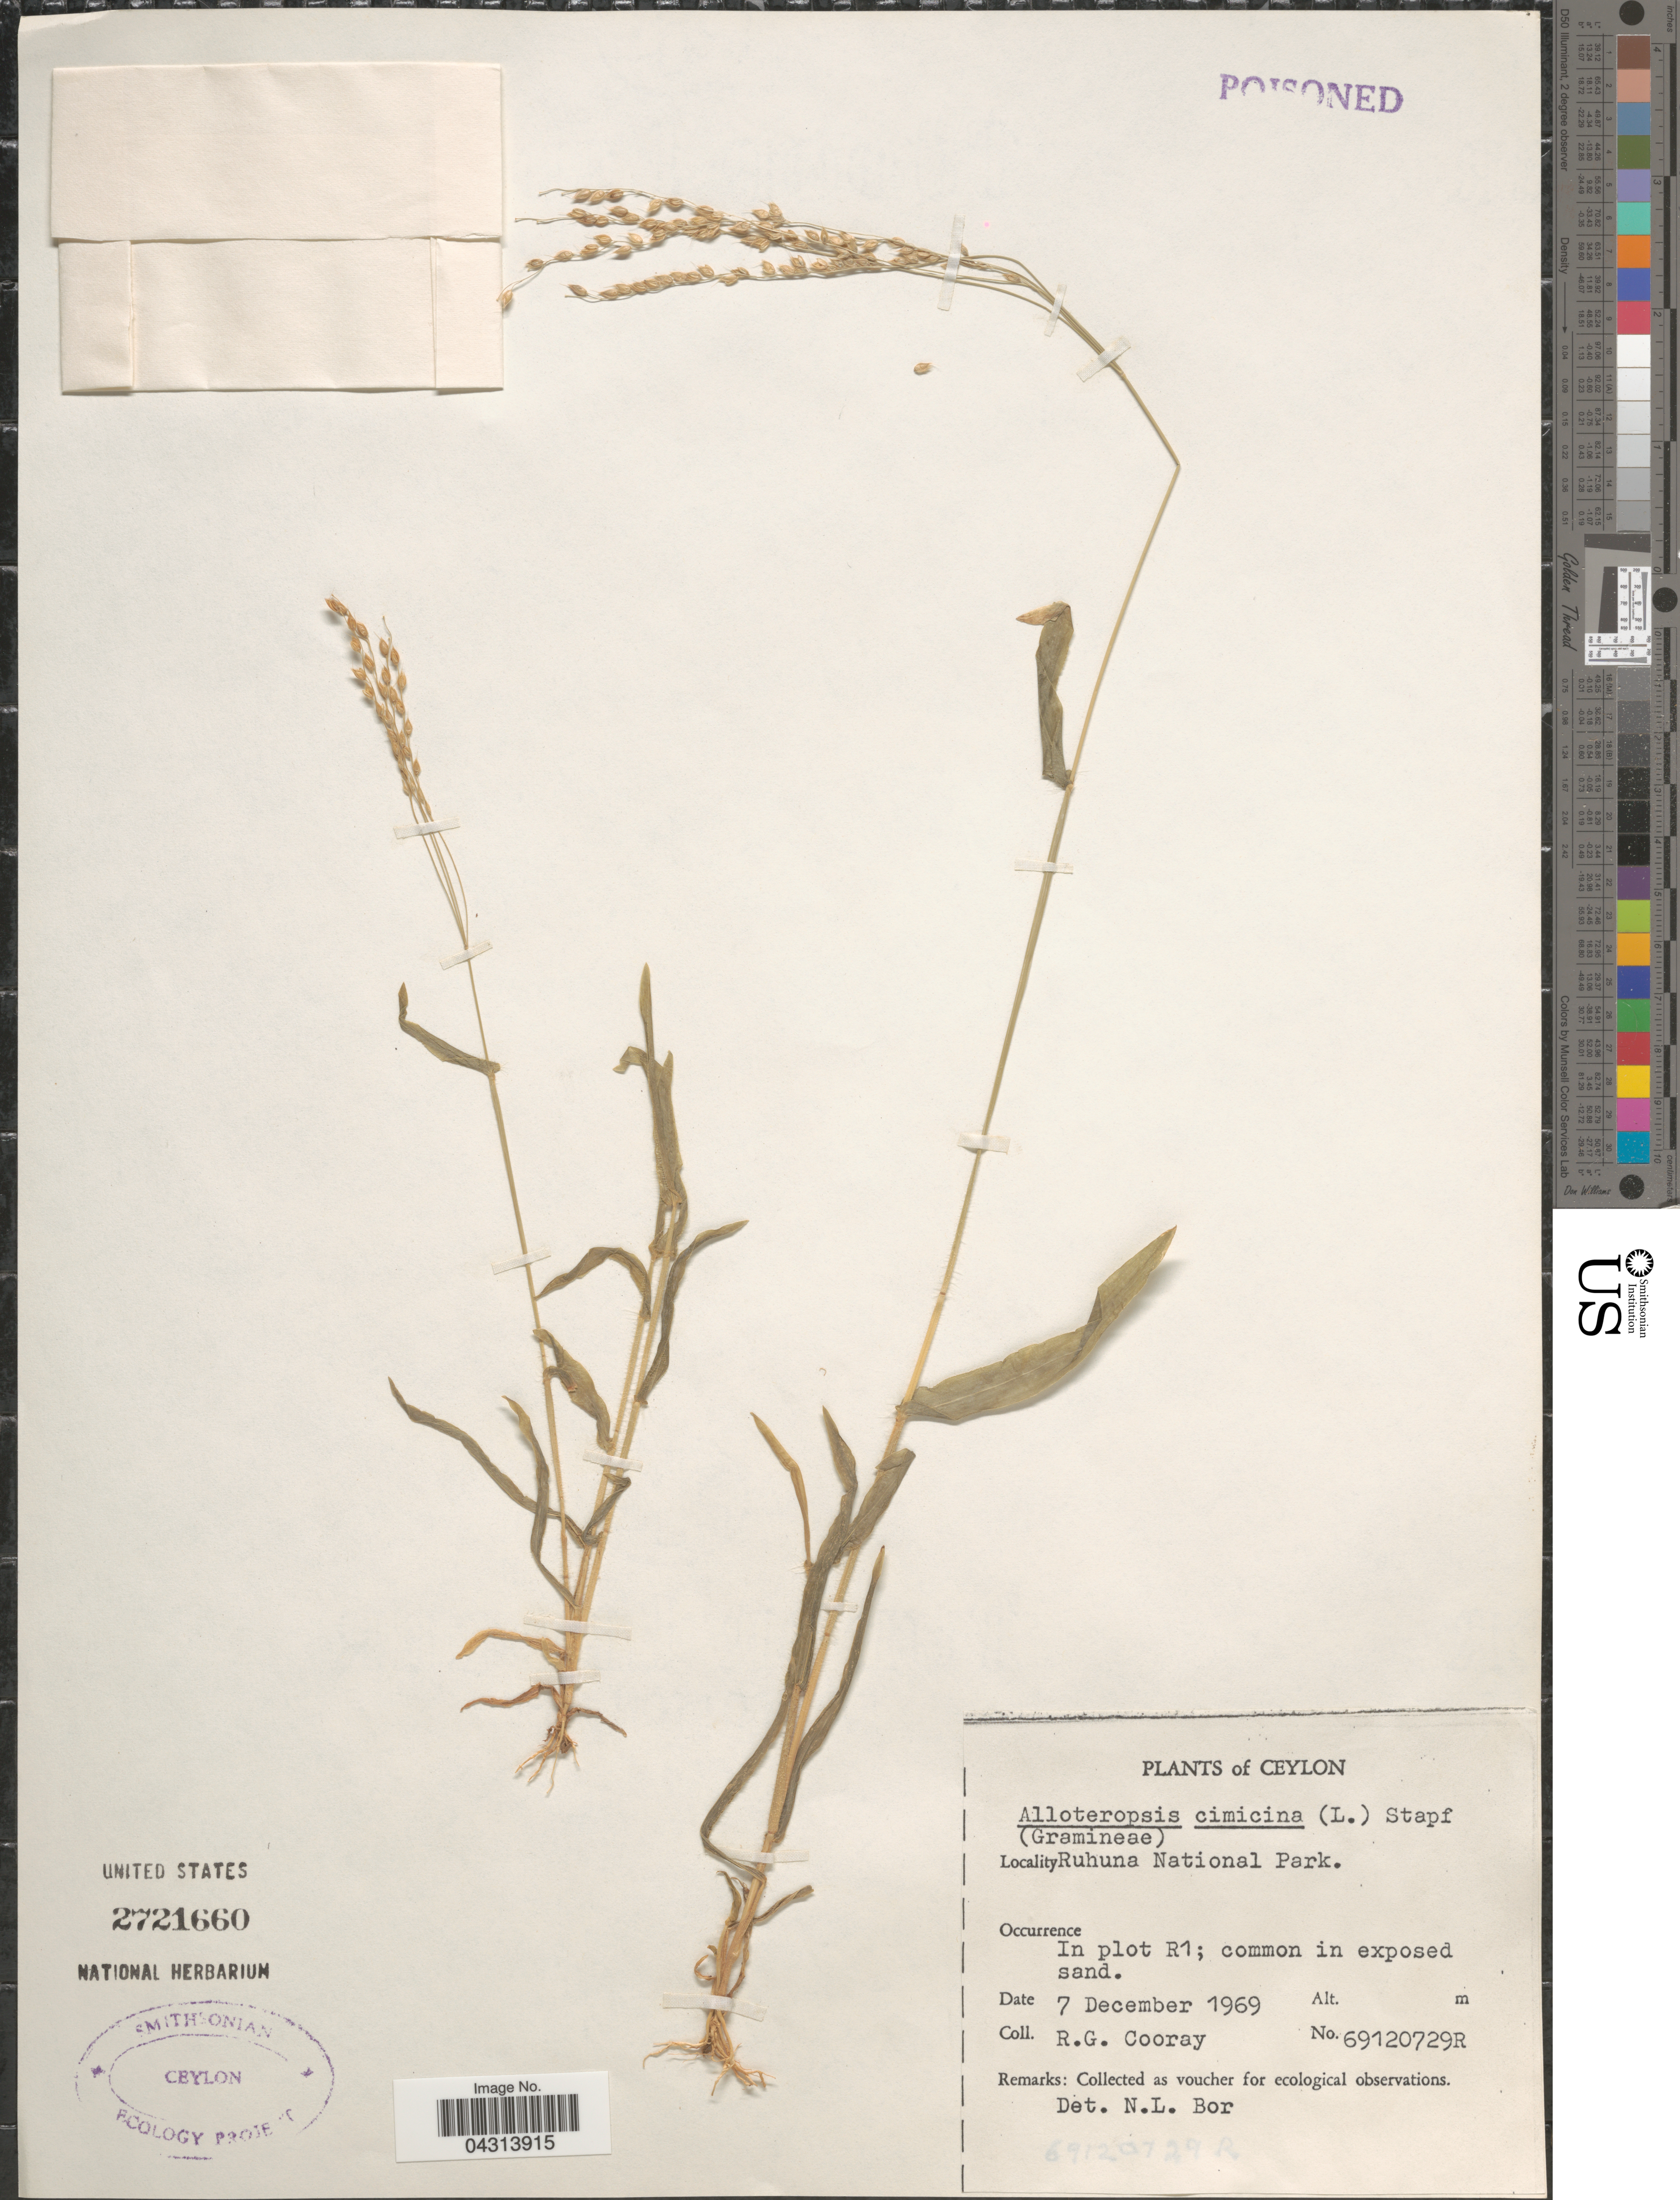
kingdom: Plantae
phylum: Tracheophyta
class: Liliopsida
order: Poales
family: Poaceae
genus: Alloteropsis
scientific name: Alloteropsis cimicina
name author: (L.) Stapf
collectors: R. Cooray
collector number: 69120729R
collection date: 1969-12-07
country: Sri Lanka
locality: Ceylon. Ruhuna National Park. In plot R1; common in exposed sand.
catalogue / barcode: US 2721660